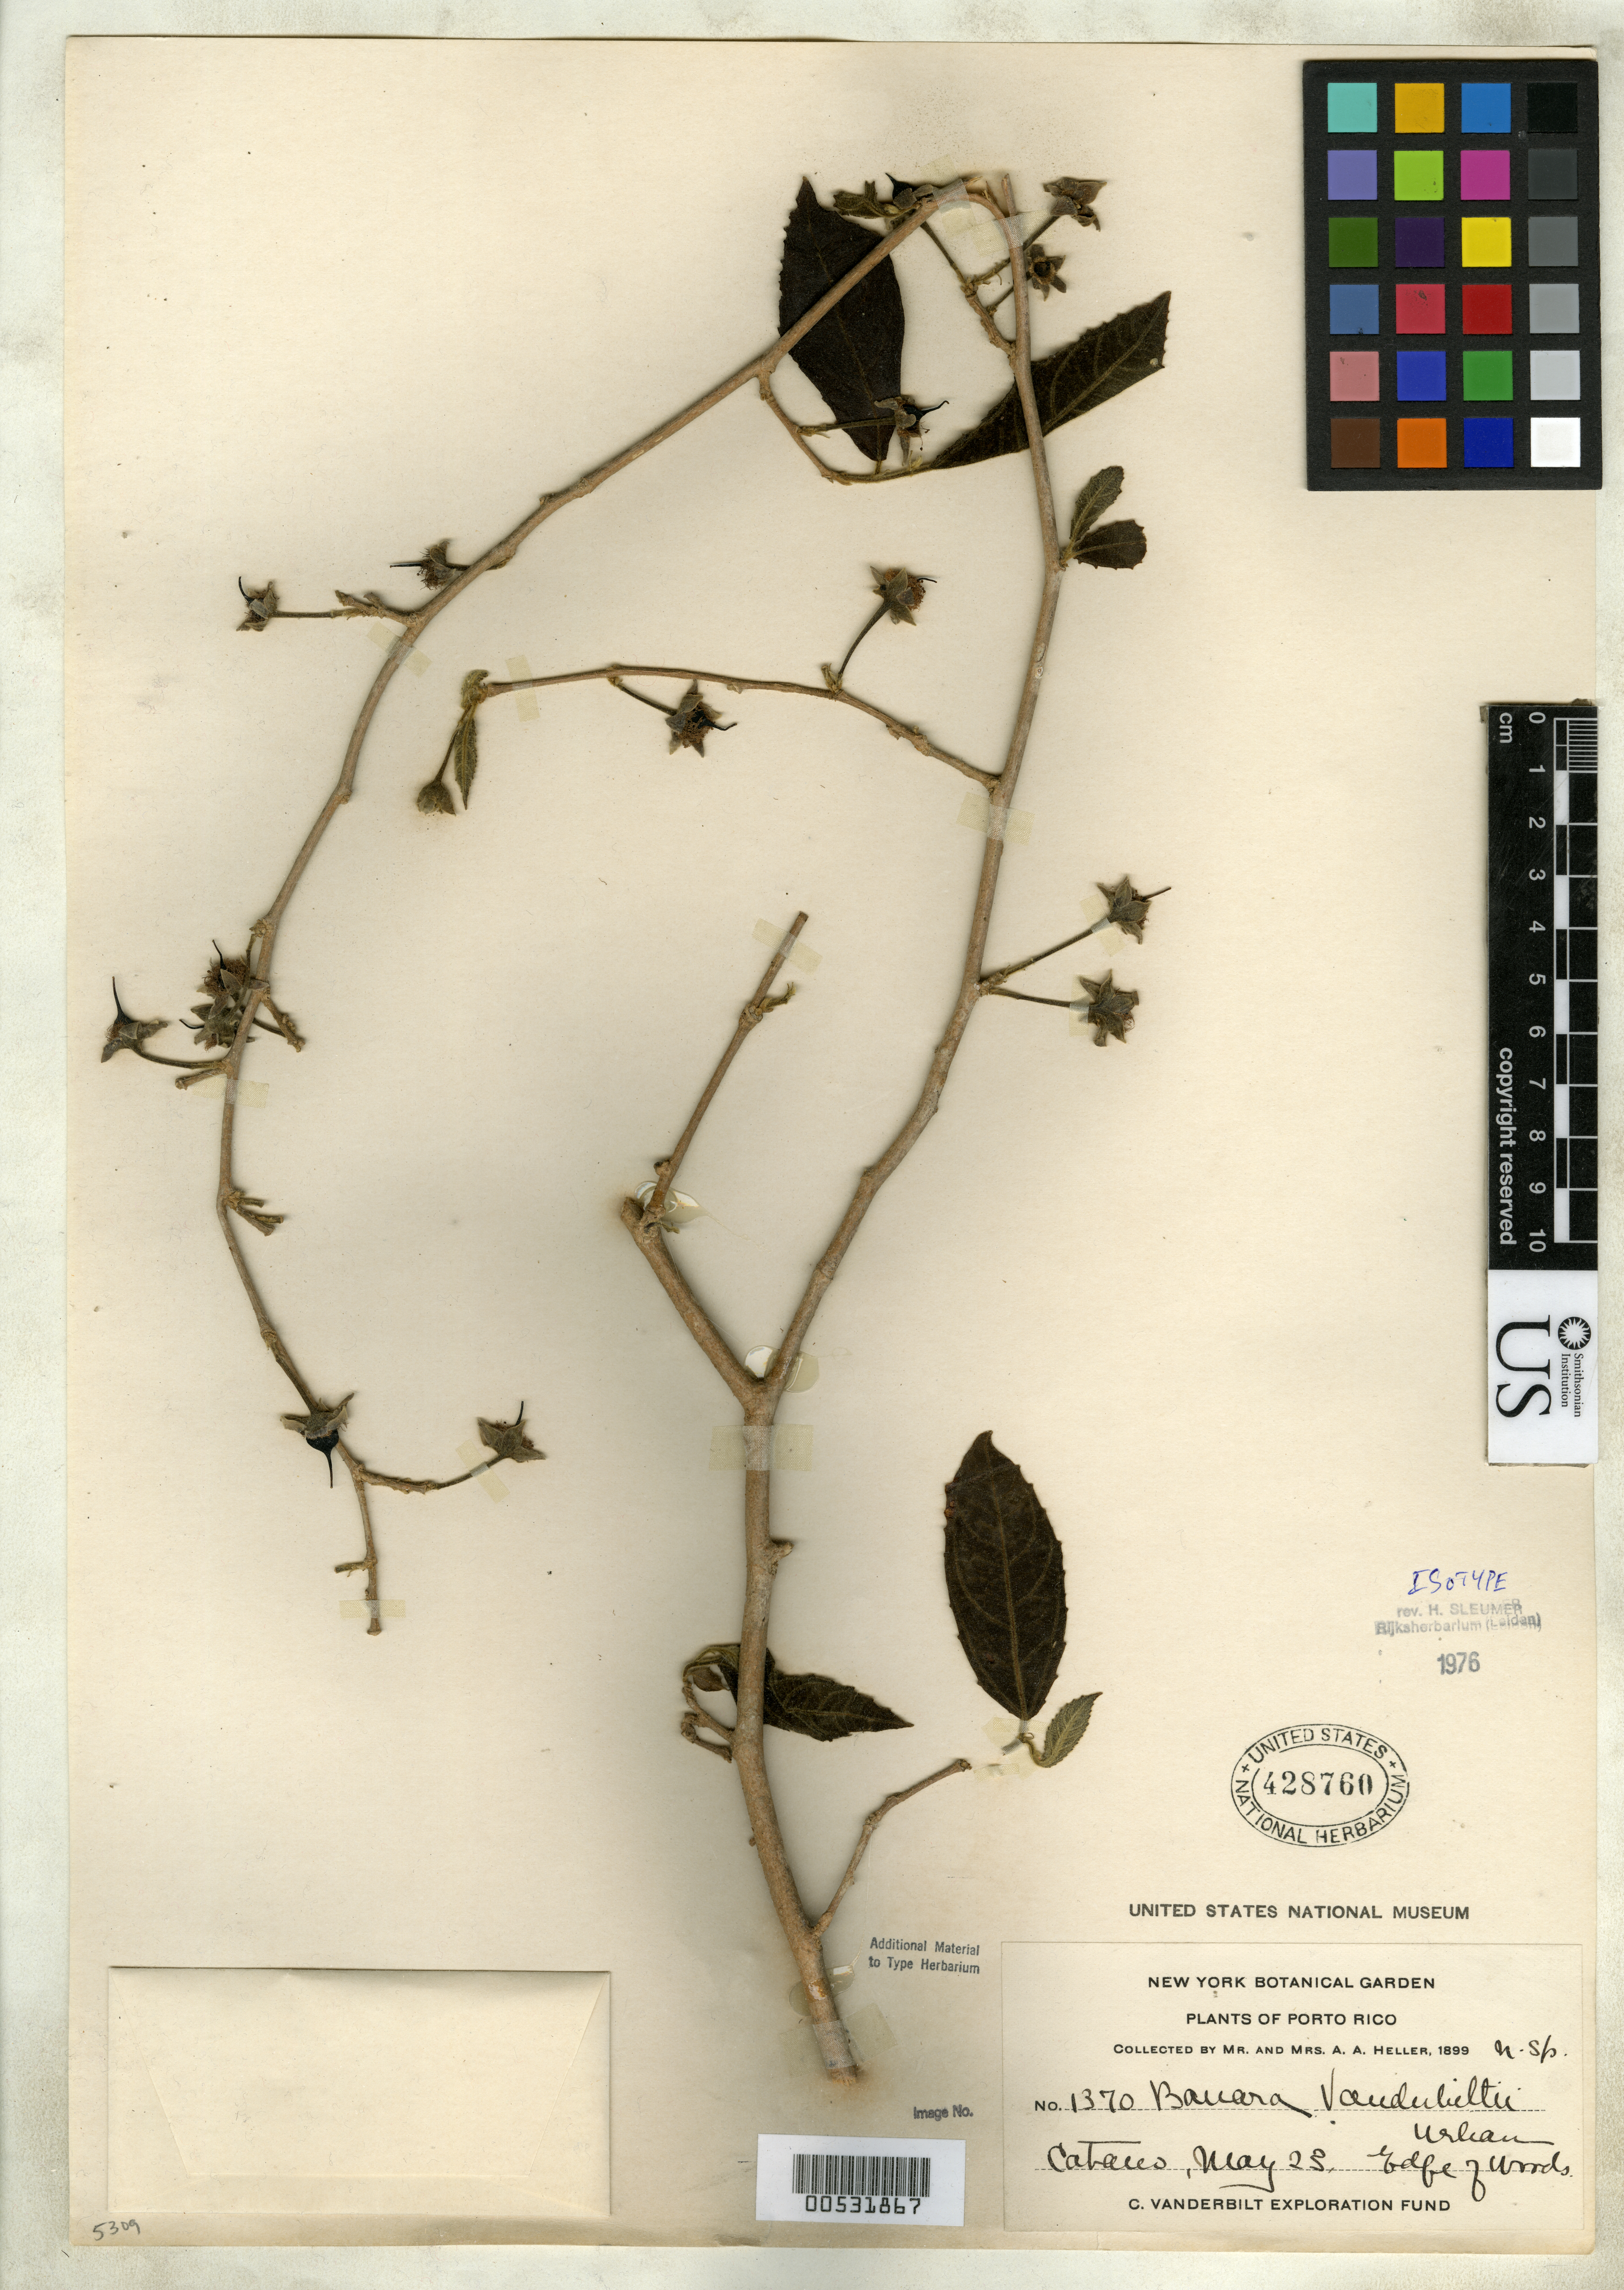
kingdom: Plantae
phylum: Tracheophyta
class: Magnoliopsida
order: Malpighiales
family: Salicaceae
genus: Banara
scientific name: Banara vanderbiltii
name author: Urb.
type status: Isotype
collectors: A. A. Heller & E. G. Heller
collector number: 1370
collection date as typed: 23 May 1899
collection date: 1899-05-23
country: Puerto Rico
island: Greater Antilles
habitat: Edge of woods.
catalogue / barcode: US 428760